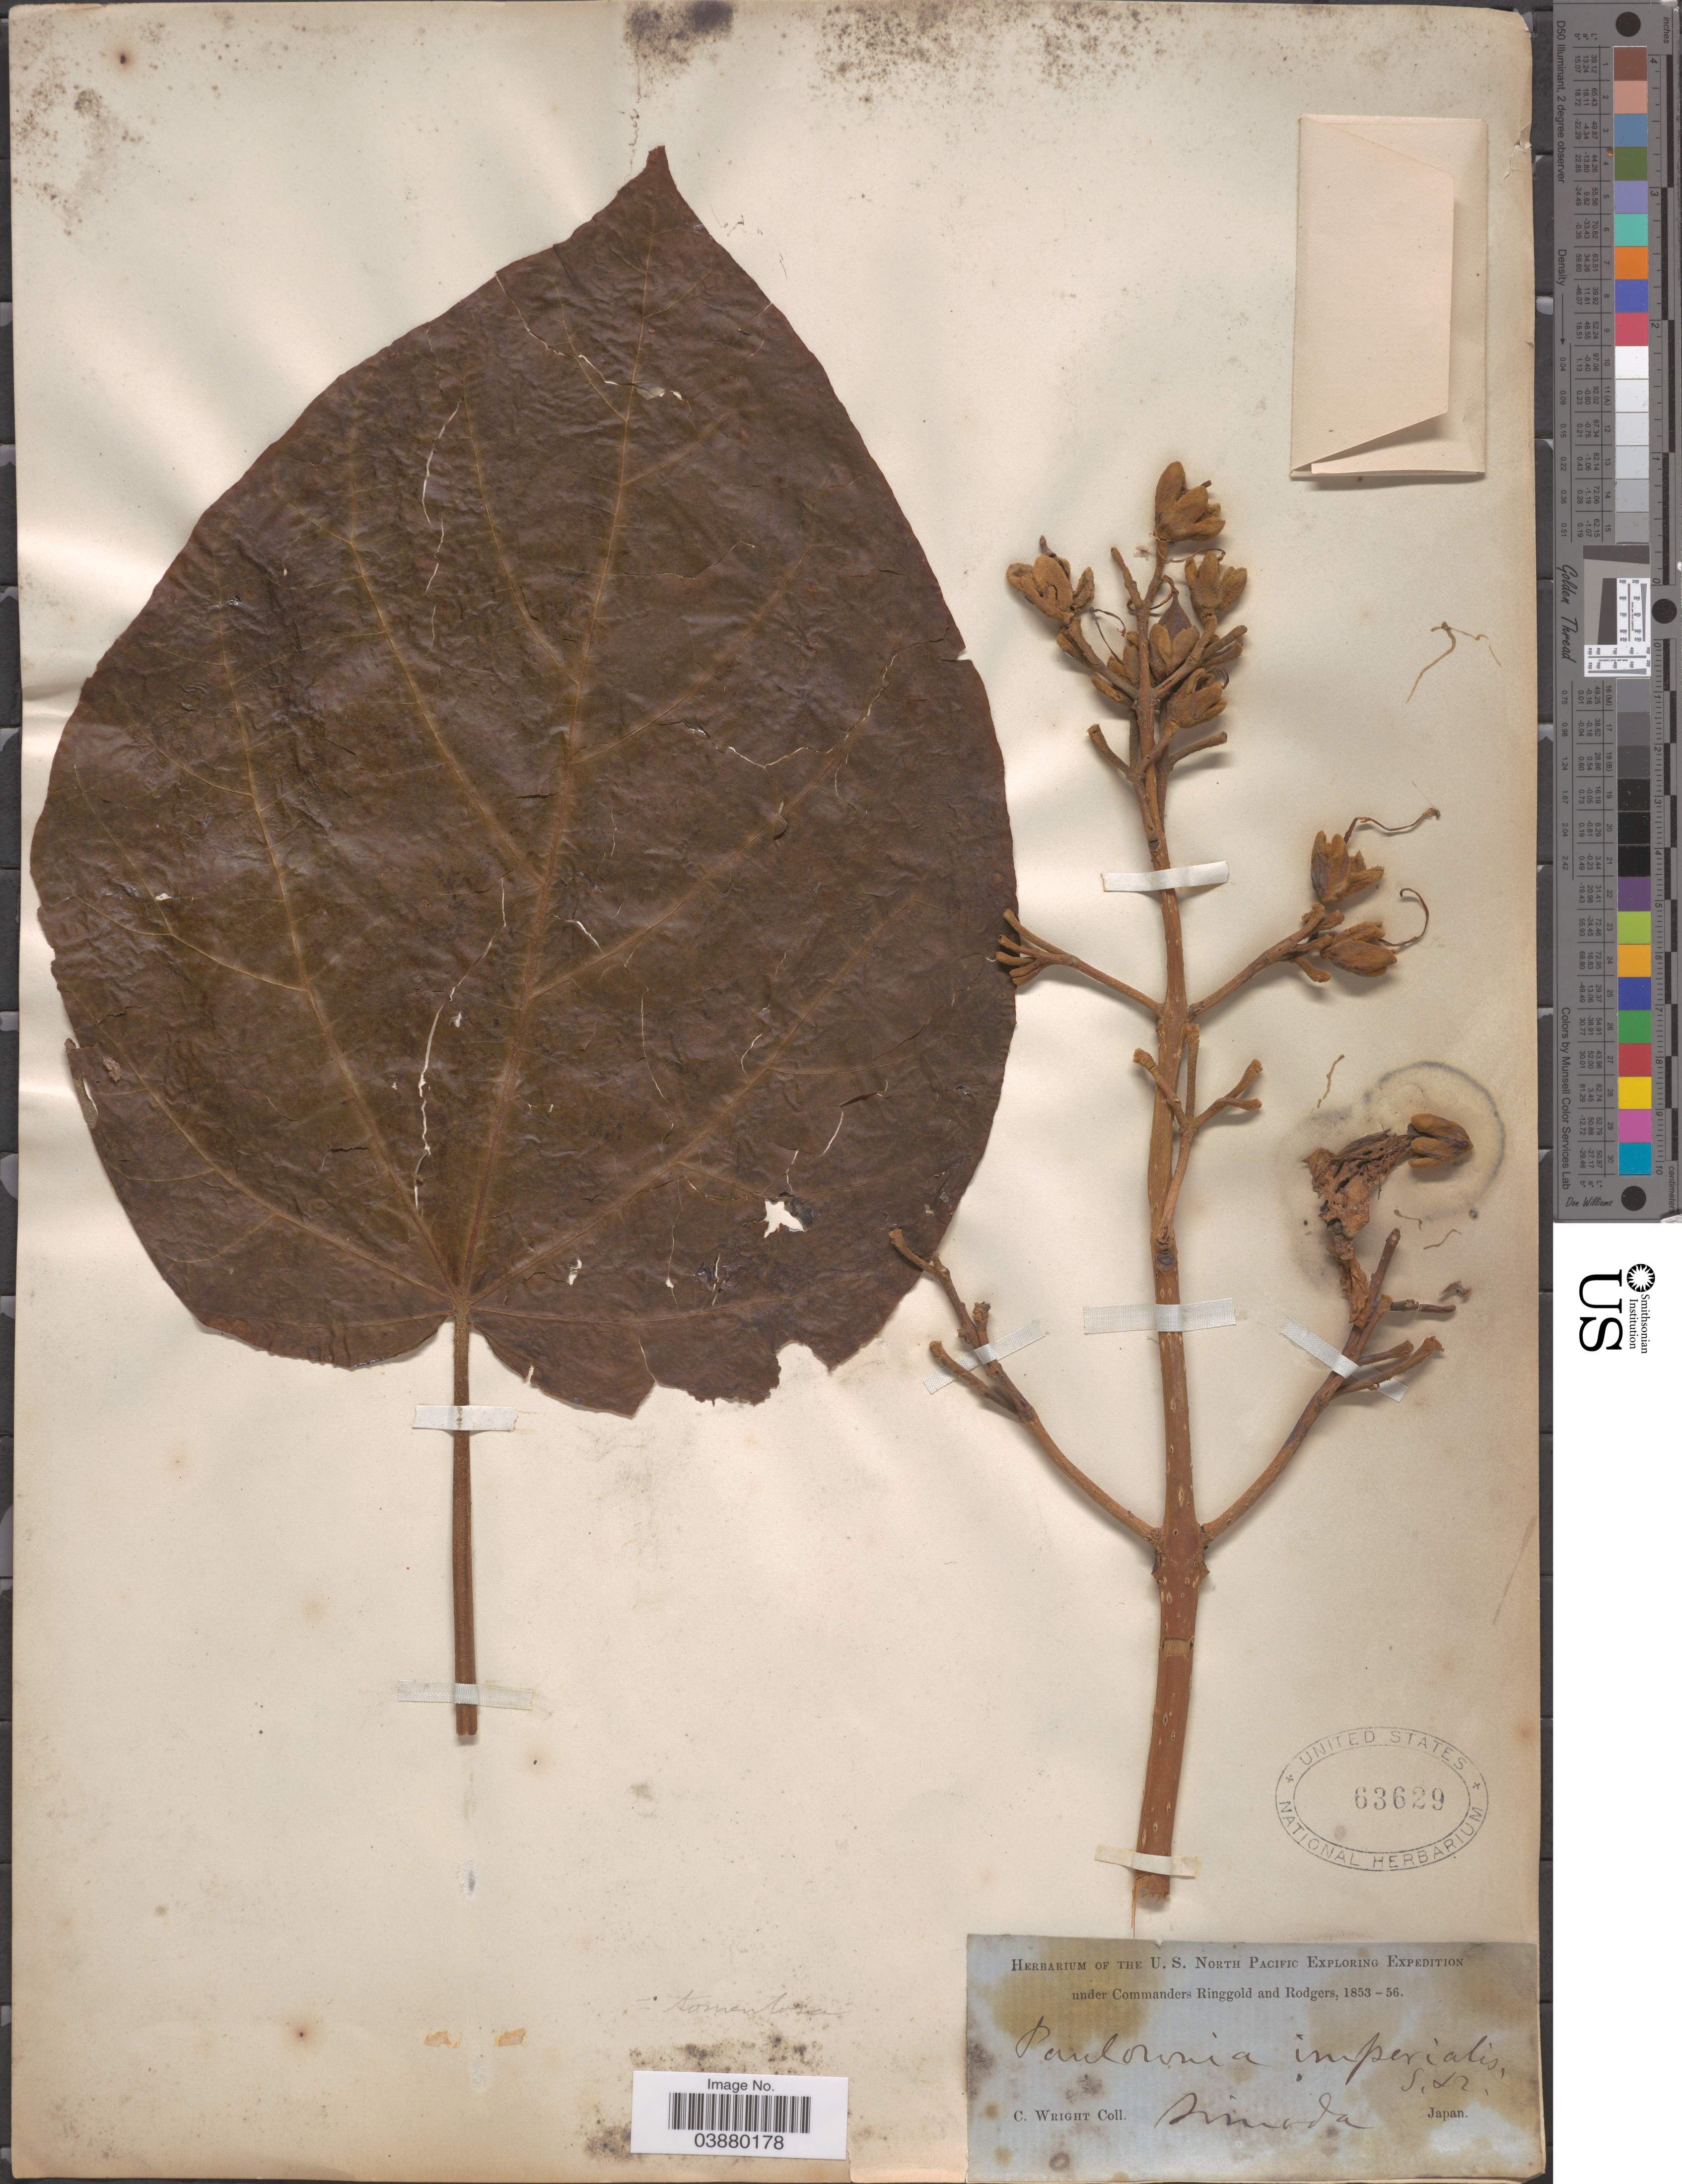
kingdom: Plantae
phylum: Tracheophyta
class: Magnoliopsida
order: Lamiales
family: Paulowniaceae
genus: Paulownia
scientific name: Paulownia tomentosa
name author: (Thunb.) Siebold & Zucc. ex Steud.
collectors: C. Wright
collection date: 1853/1856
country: Japan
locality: Simoda.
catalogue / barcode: US 63629